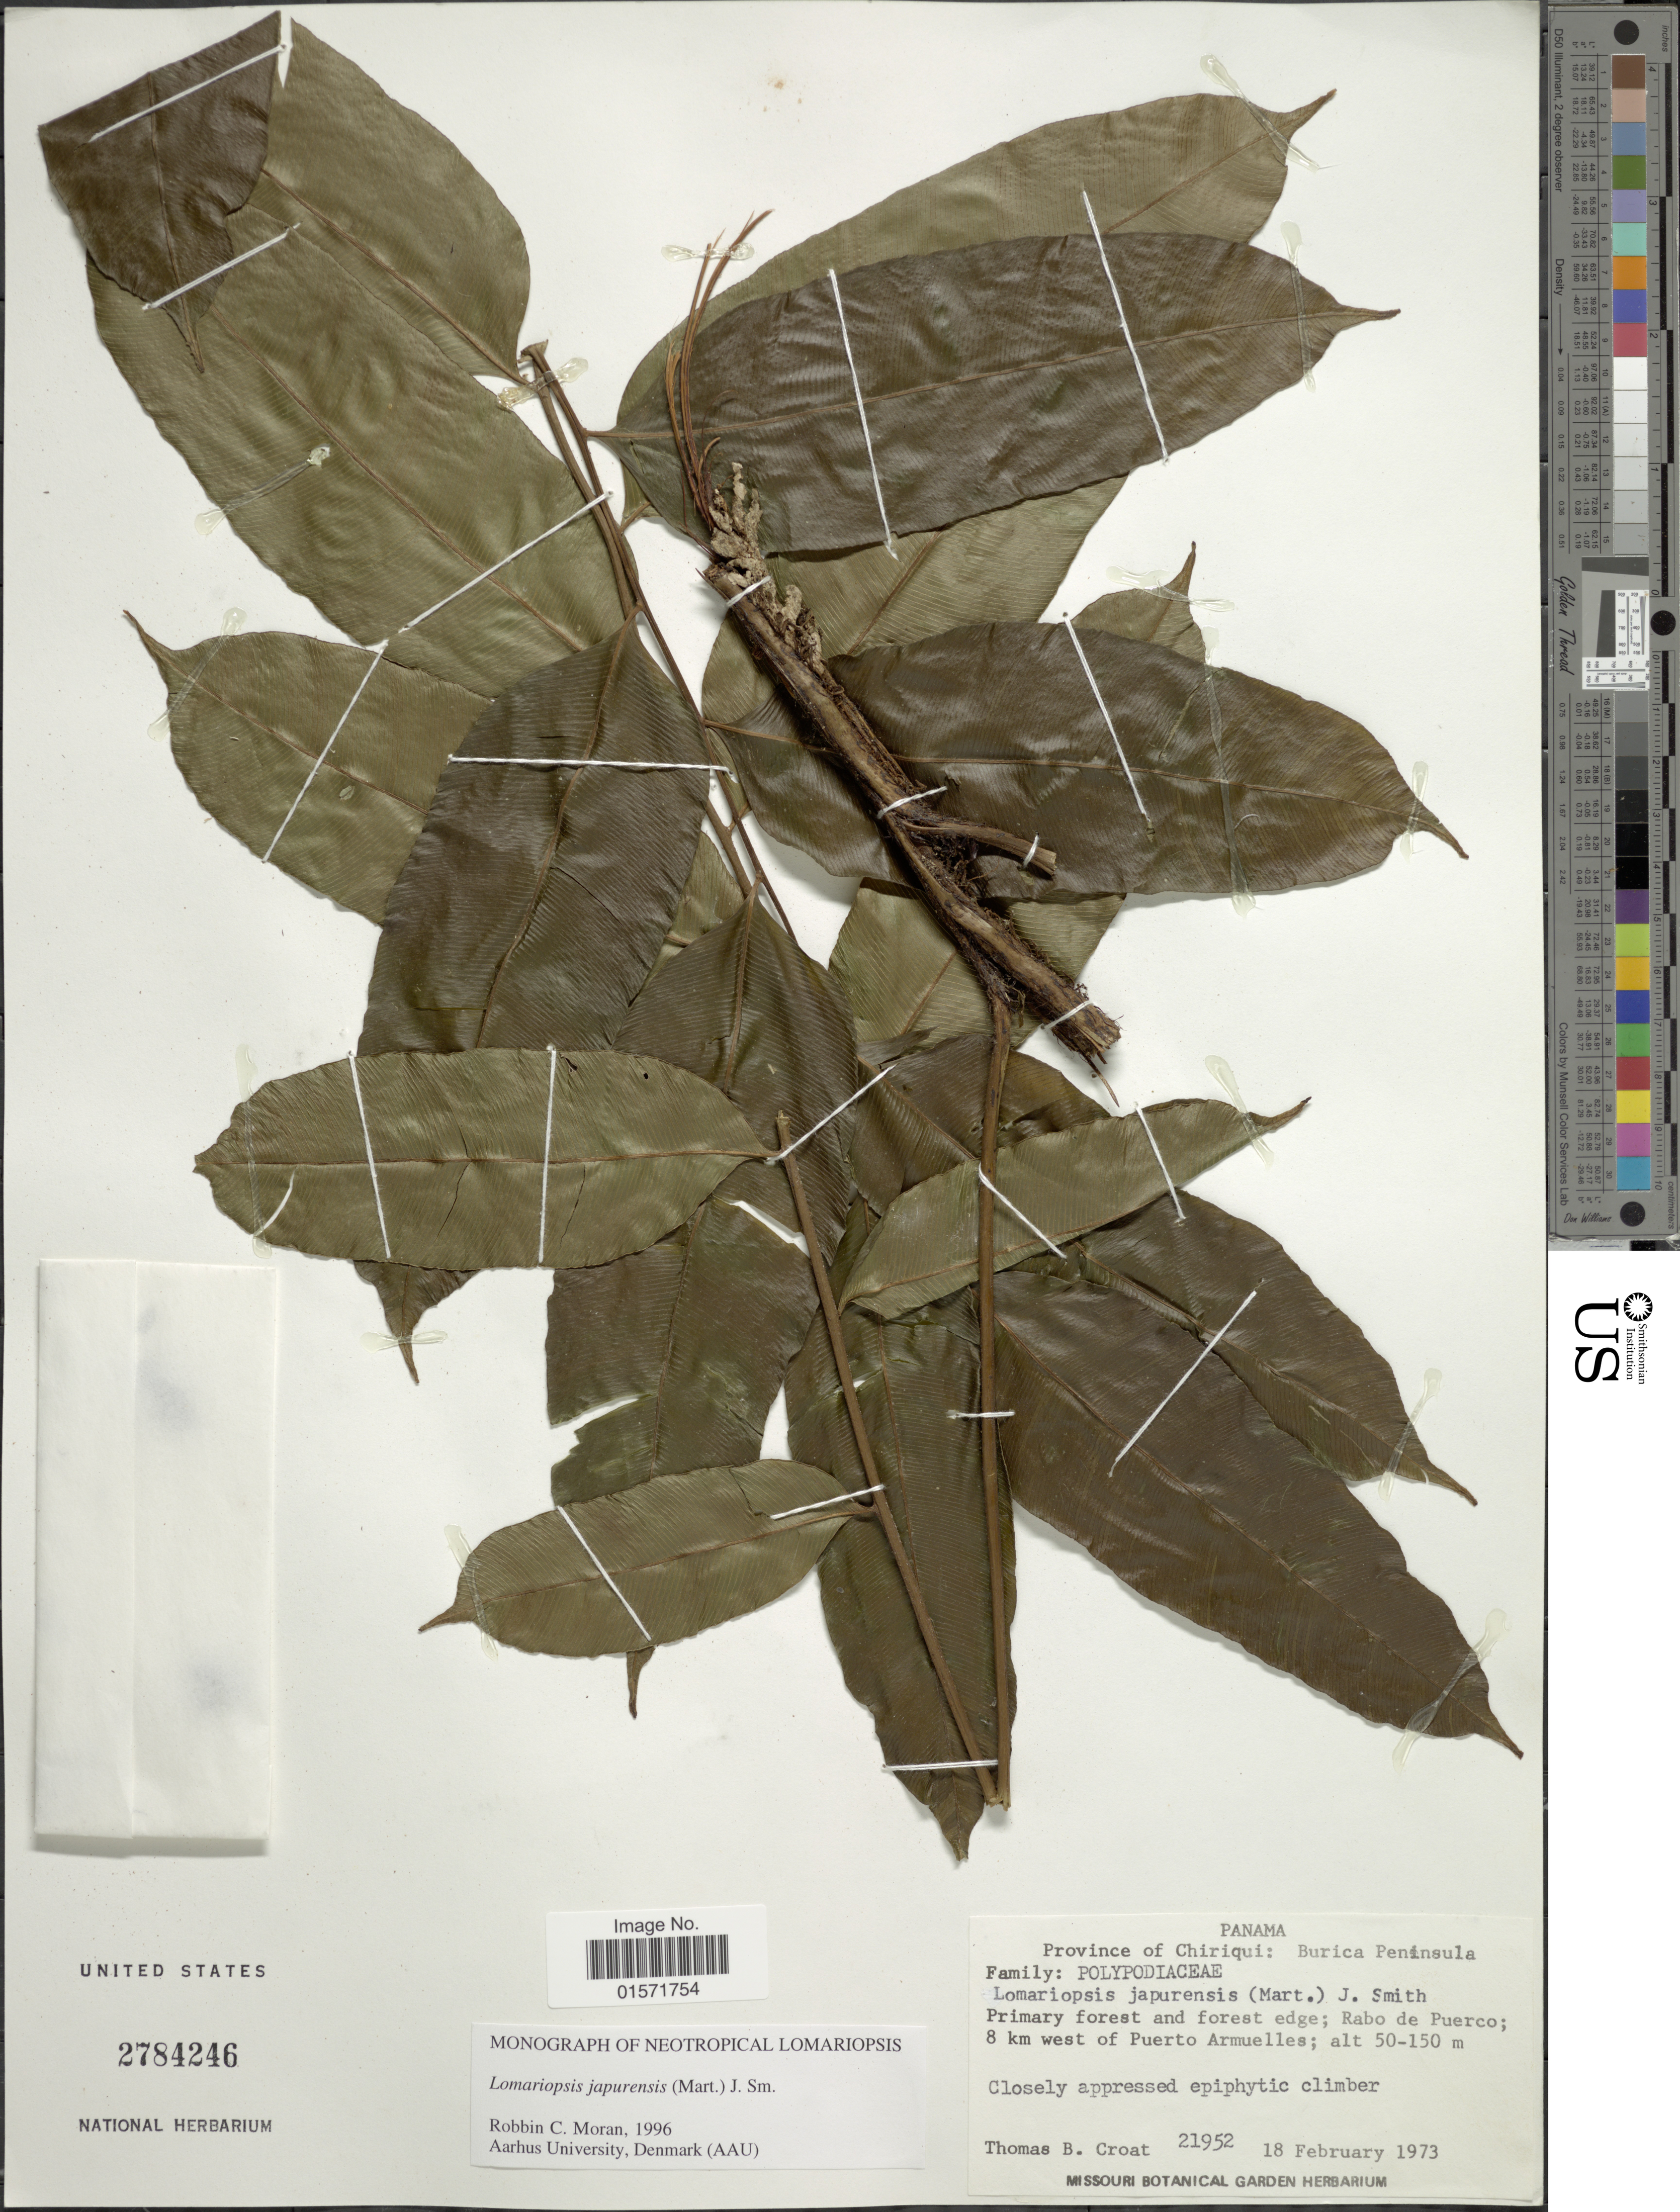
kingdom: Plantae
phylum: Tracheophyta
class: Polypodiopsida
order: Polypodiales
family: Lomariopsidaceae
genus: Lomariopsis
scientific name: Lomariopsis japurensis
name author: (Mart.) J. Sm.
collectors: T. B. Croat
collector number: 21952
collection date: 1973-02-18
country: Panama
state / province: Chiriqui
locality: Burica Peninsula, Primary forest and forest edge; Rabo de Puerco; 8 km west of Puerto Armuelles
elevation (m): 50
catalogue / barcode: US 2784246